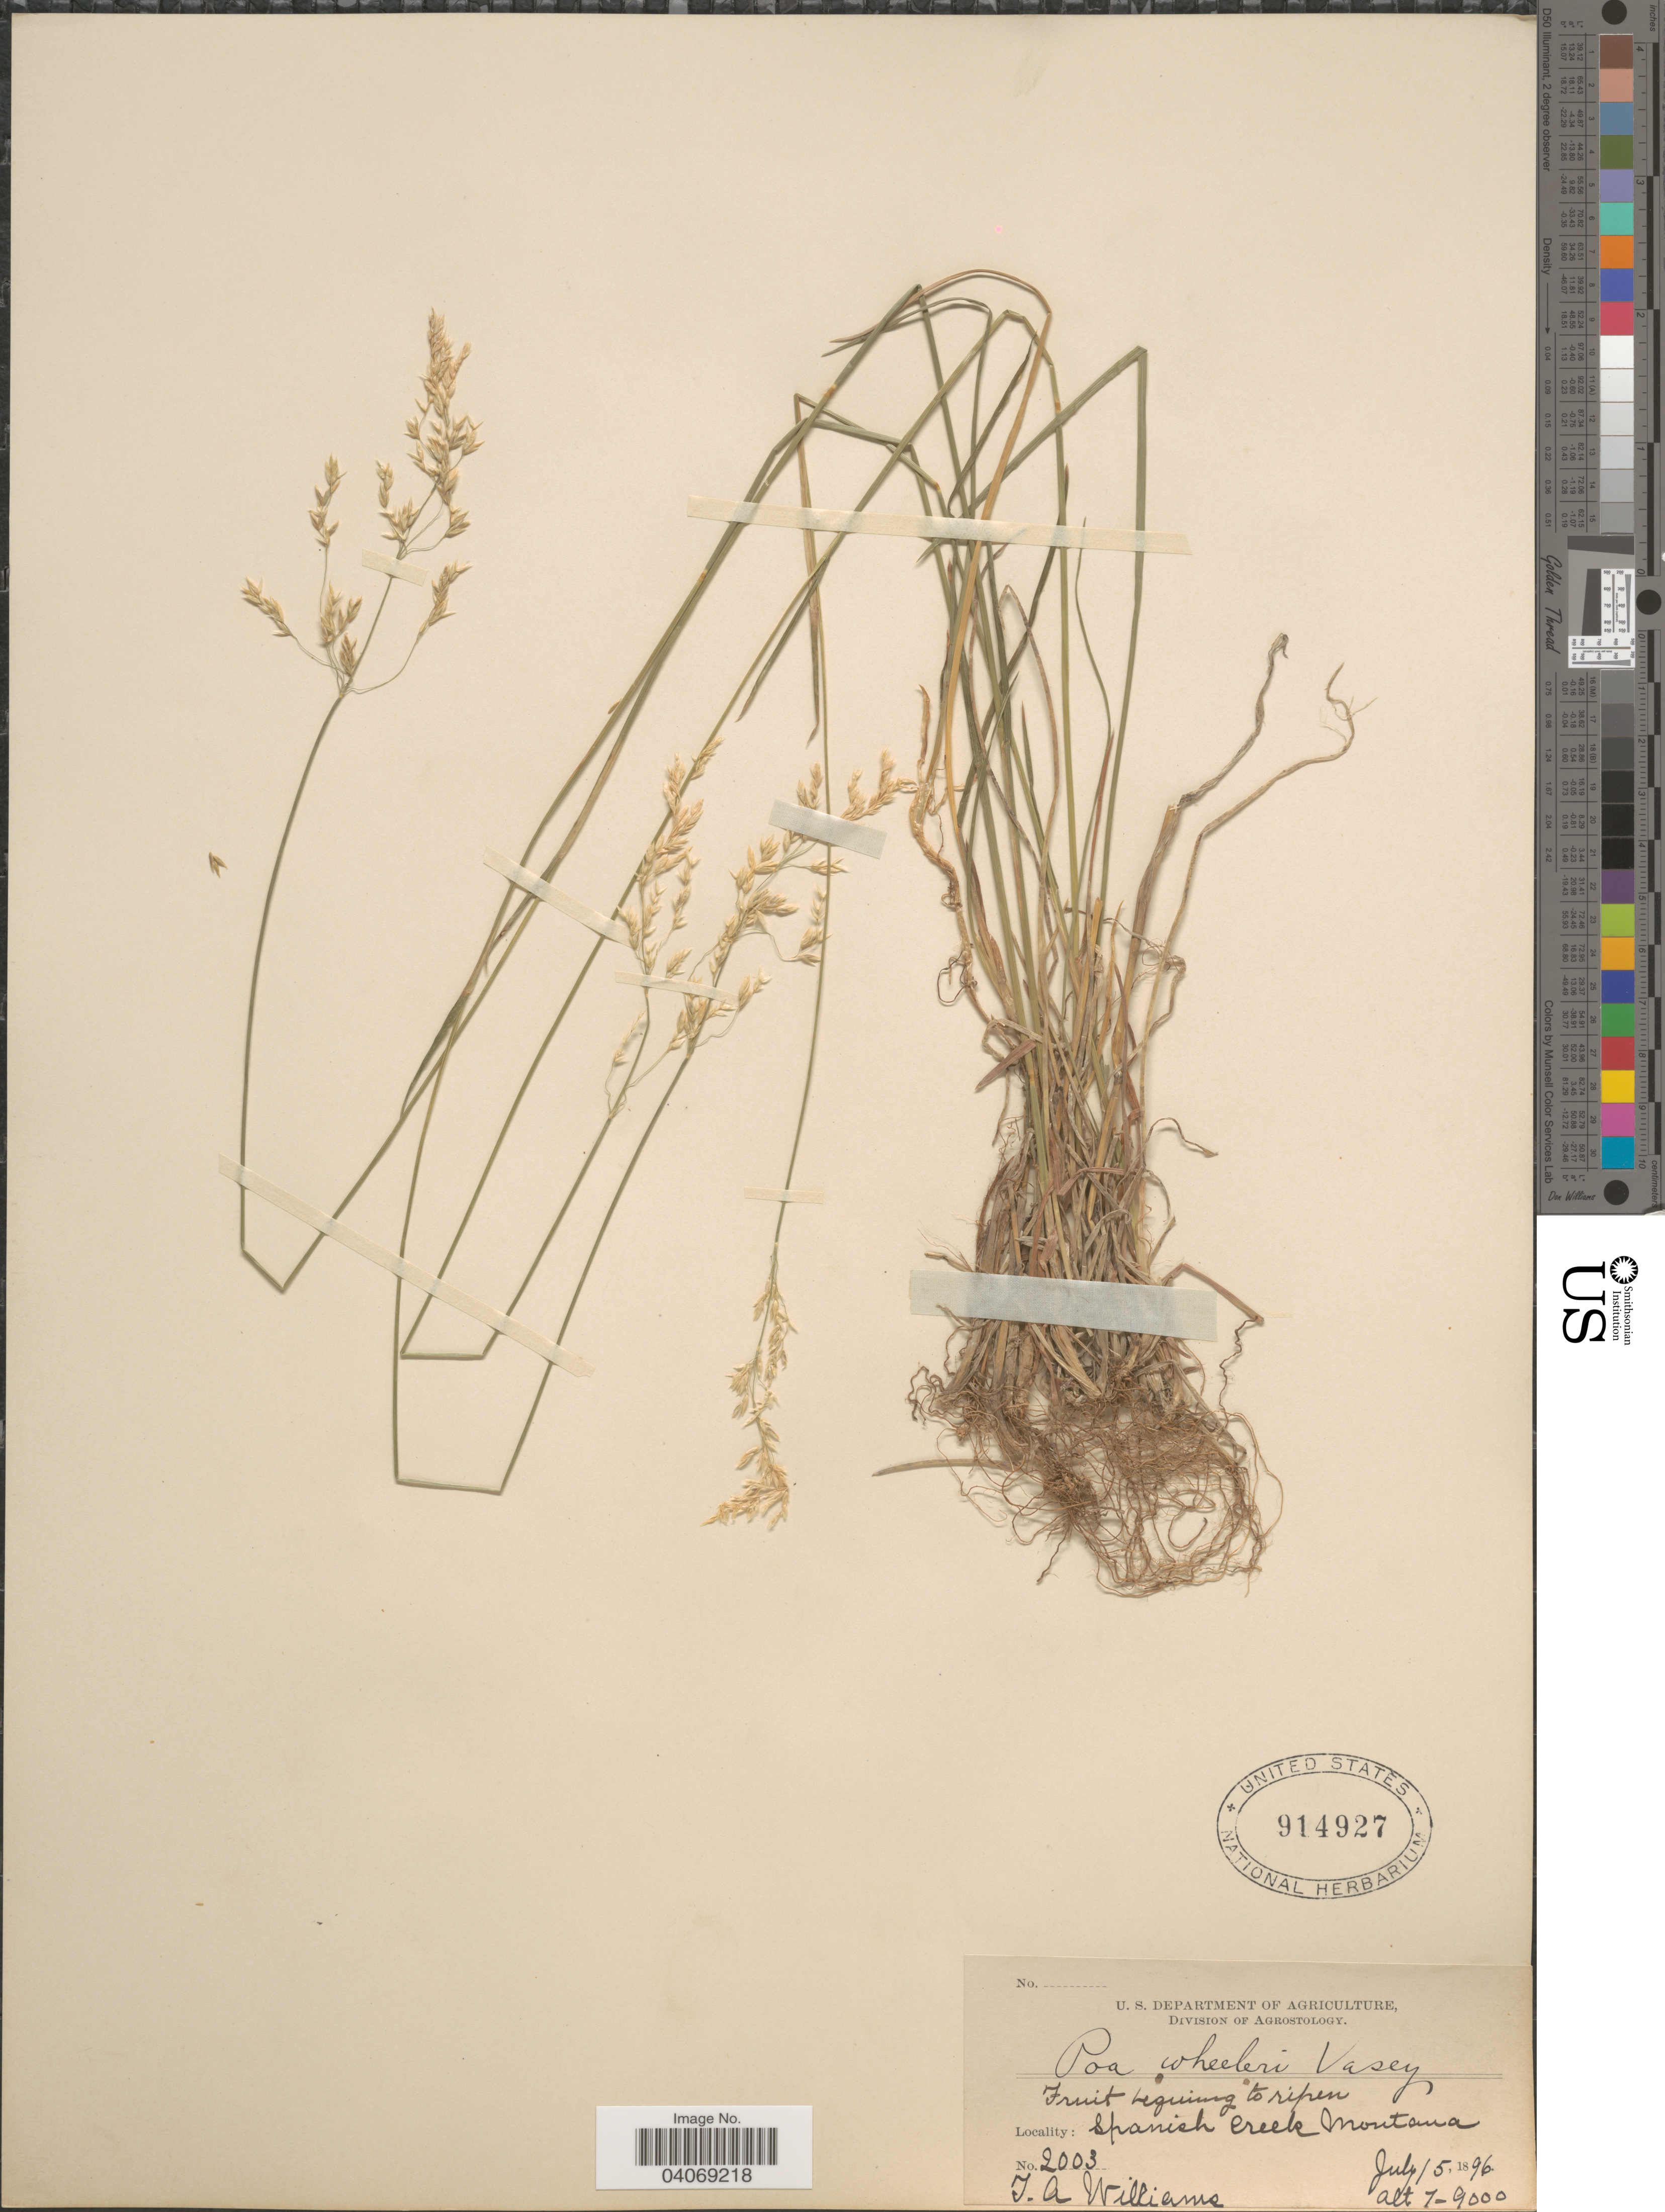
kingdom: Plantae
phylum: Tracheophyta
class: Liliopsida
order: Poales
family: Poaceae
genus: Poa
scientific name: Poa wheeleri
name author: Vasey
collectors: J. A. Williams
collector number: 2003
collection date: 1896-07-15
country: United States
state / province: Montana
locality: Spanish creek.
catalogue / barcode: US 914927